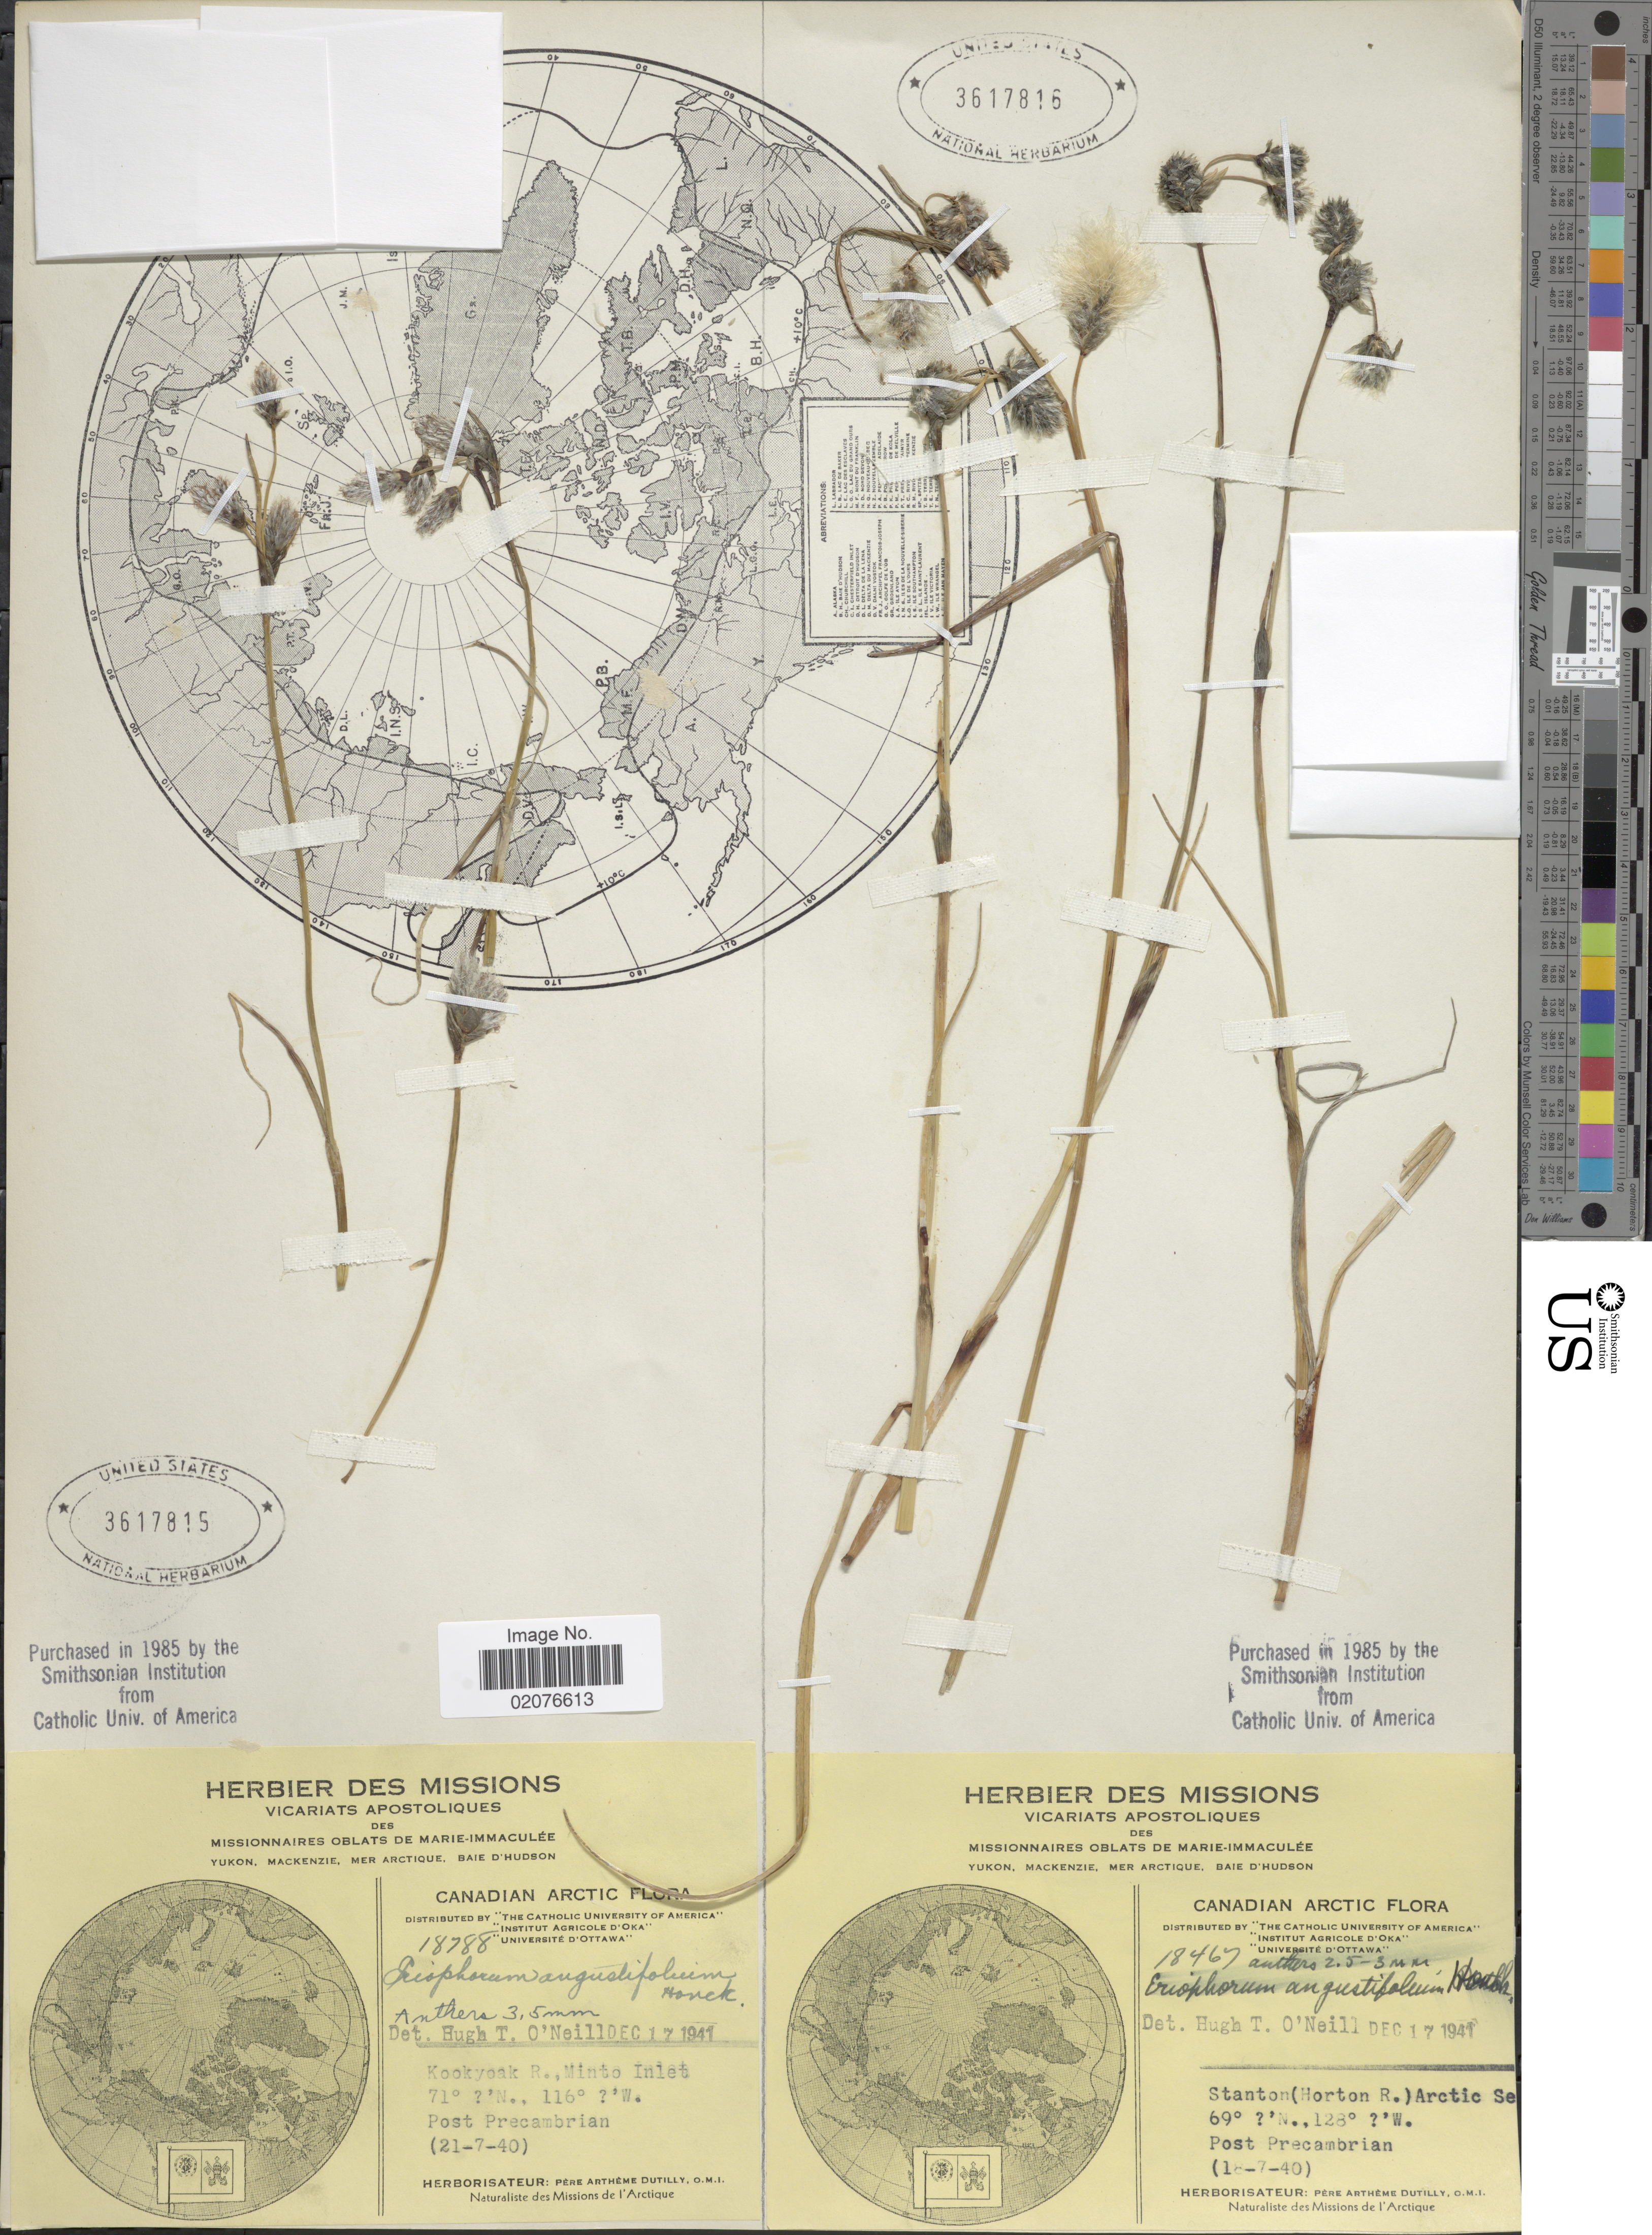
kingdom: Plantae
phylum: Tracheophyta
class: Liliopsida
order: Poales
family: Cyperaceae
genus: Eriophorum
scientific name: Eriophorum angustifolium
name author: Honck.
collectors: P. Dutilly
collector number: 18467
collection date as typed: Transcribed d/m/y: 18/7/40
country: Canada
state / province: Northwest Territories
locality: Canadian Arctic, Stanton (Horton R.) Arctic Se, Post Precambrian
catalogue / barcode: US 3617816-2